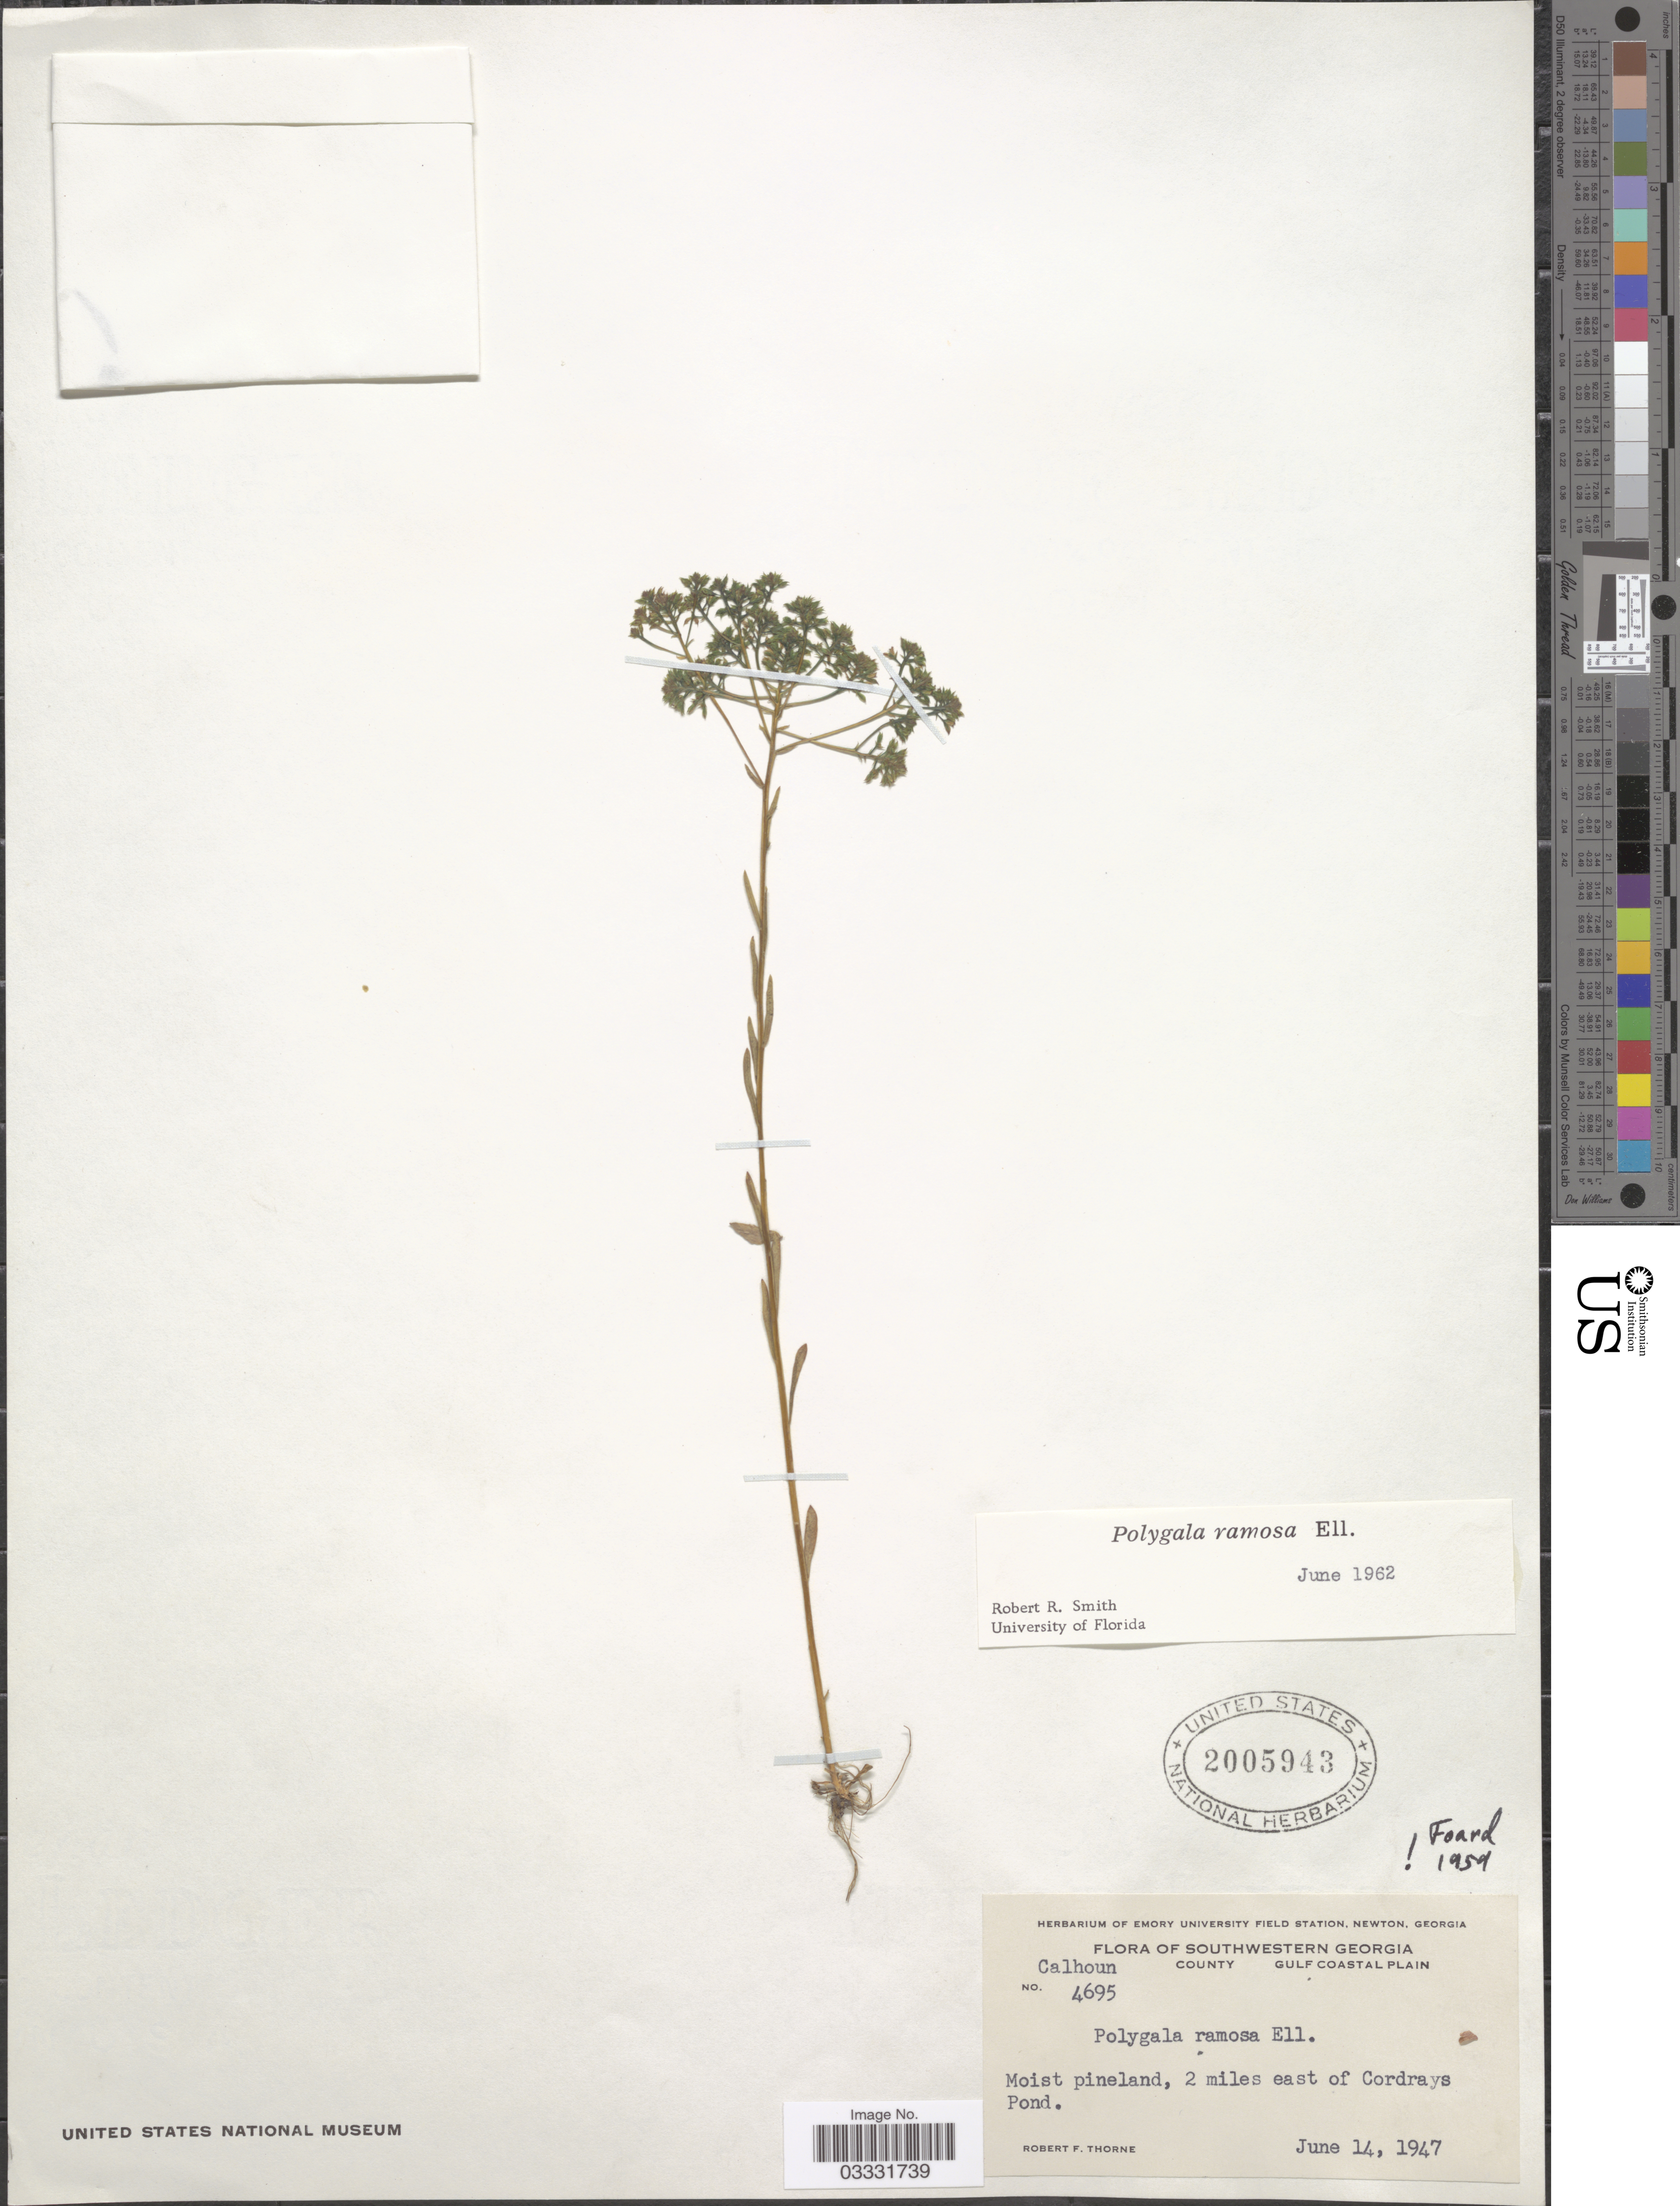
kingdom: Plantae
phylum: Tracheophyta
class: Magnoliopsida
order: Fabales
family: Polygalaceae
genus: Polygala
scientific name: Polygala ramosa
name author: Elliott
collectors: R. F. Thorne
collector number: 4695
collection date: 1947-06-14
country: United States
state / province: Georgia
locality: Southwestern Georgia. Calhoun County Gulf Coastal Plain. 2 miles east of Cordrays Pond.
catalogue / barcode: US 2005943